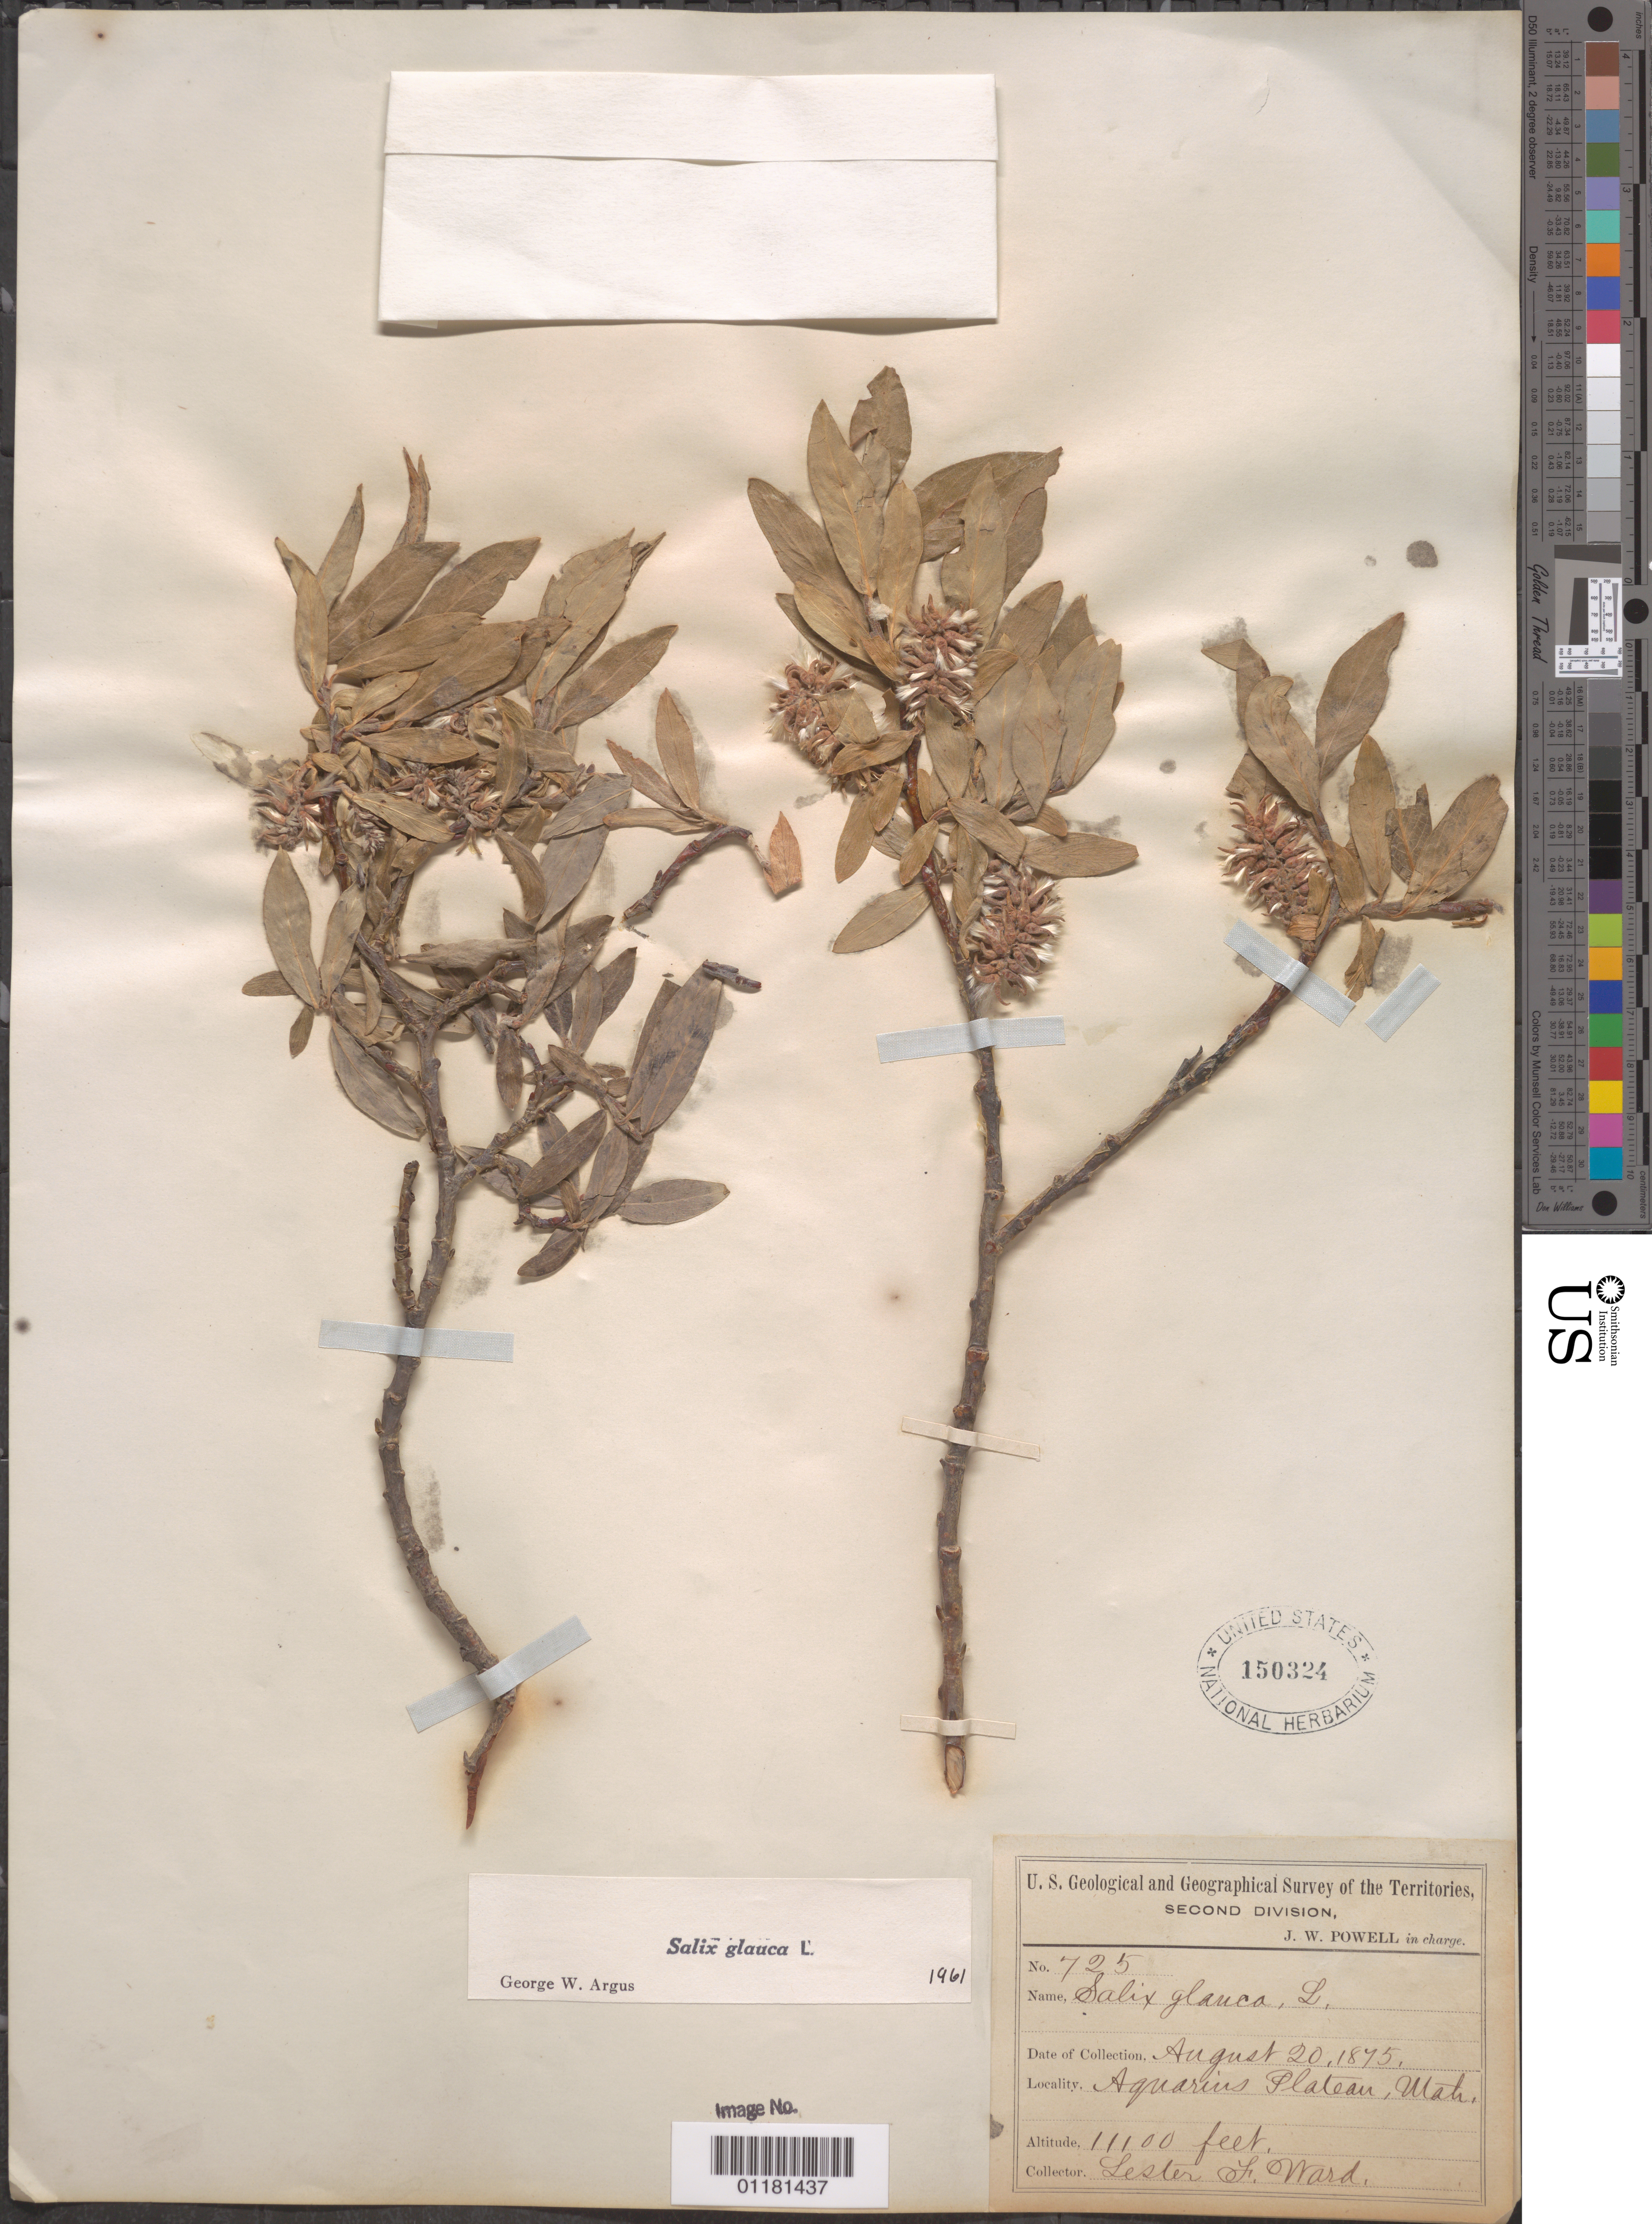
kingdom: Plantae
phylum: Tracheophyta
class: Magnoliopsida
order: Malpighiales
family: Salicaceae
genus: Salix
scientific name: Salix glauca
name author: L.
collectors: L. F. Ward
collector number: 725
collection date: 1875-08-20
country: United States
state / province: Utah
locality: Aquarius Plateau.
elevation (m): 3353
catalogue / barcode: US 150324